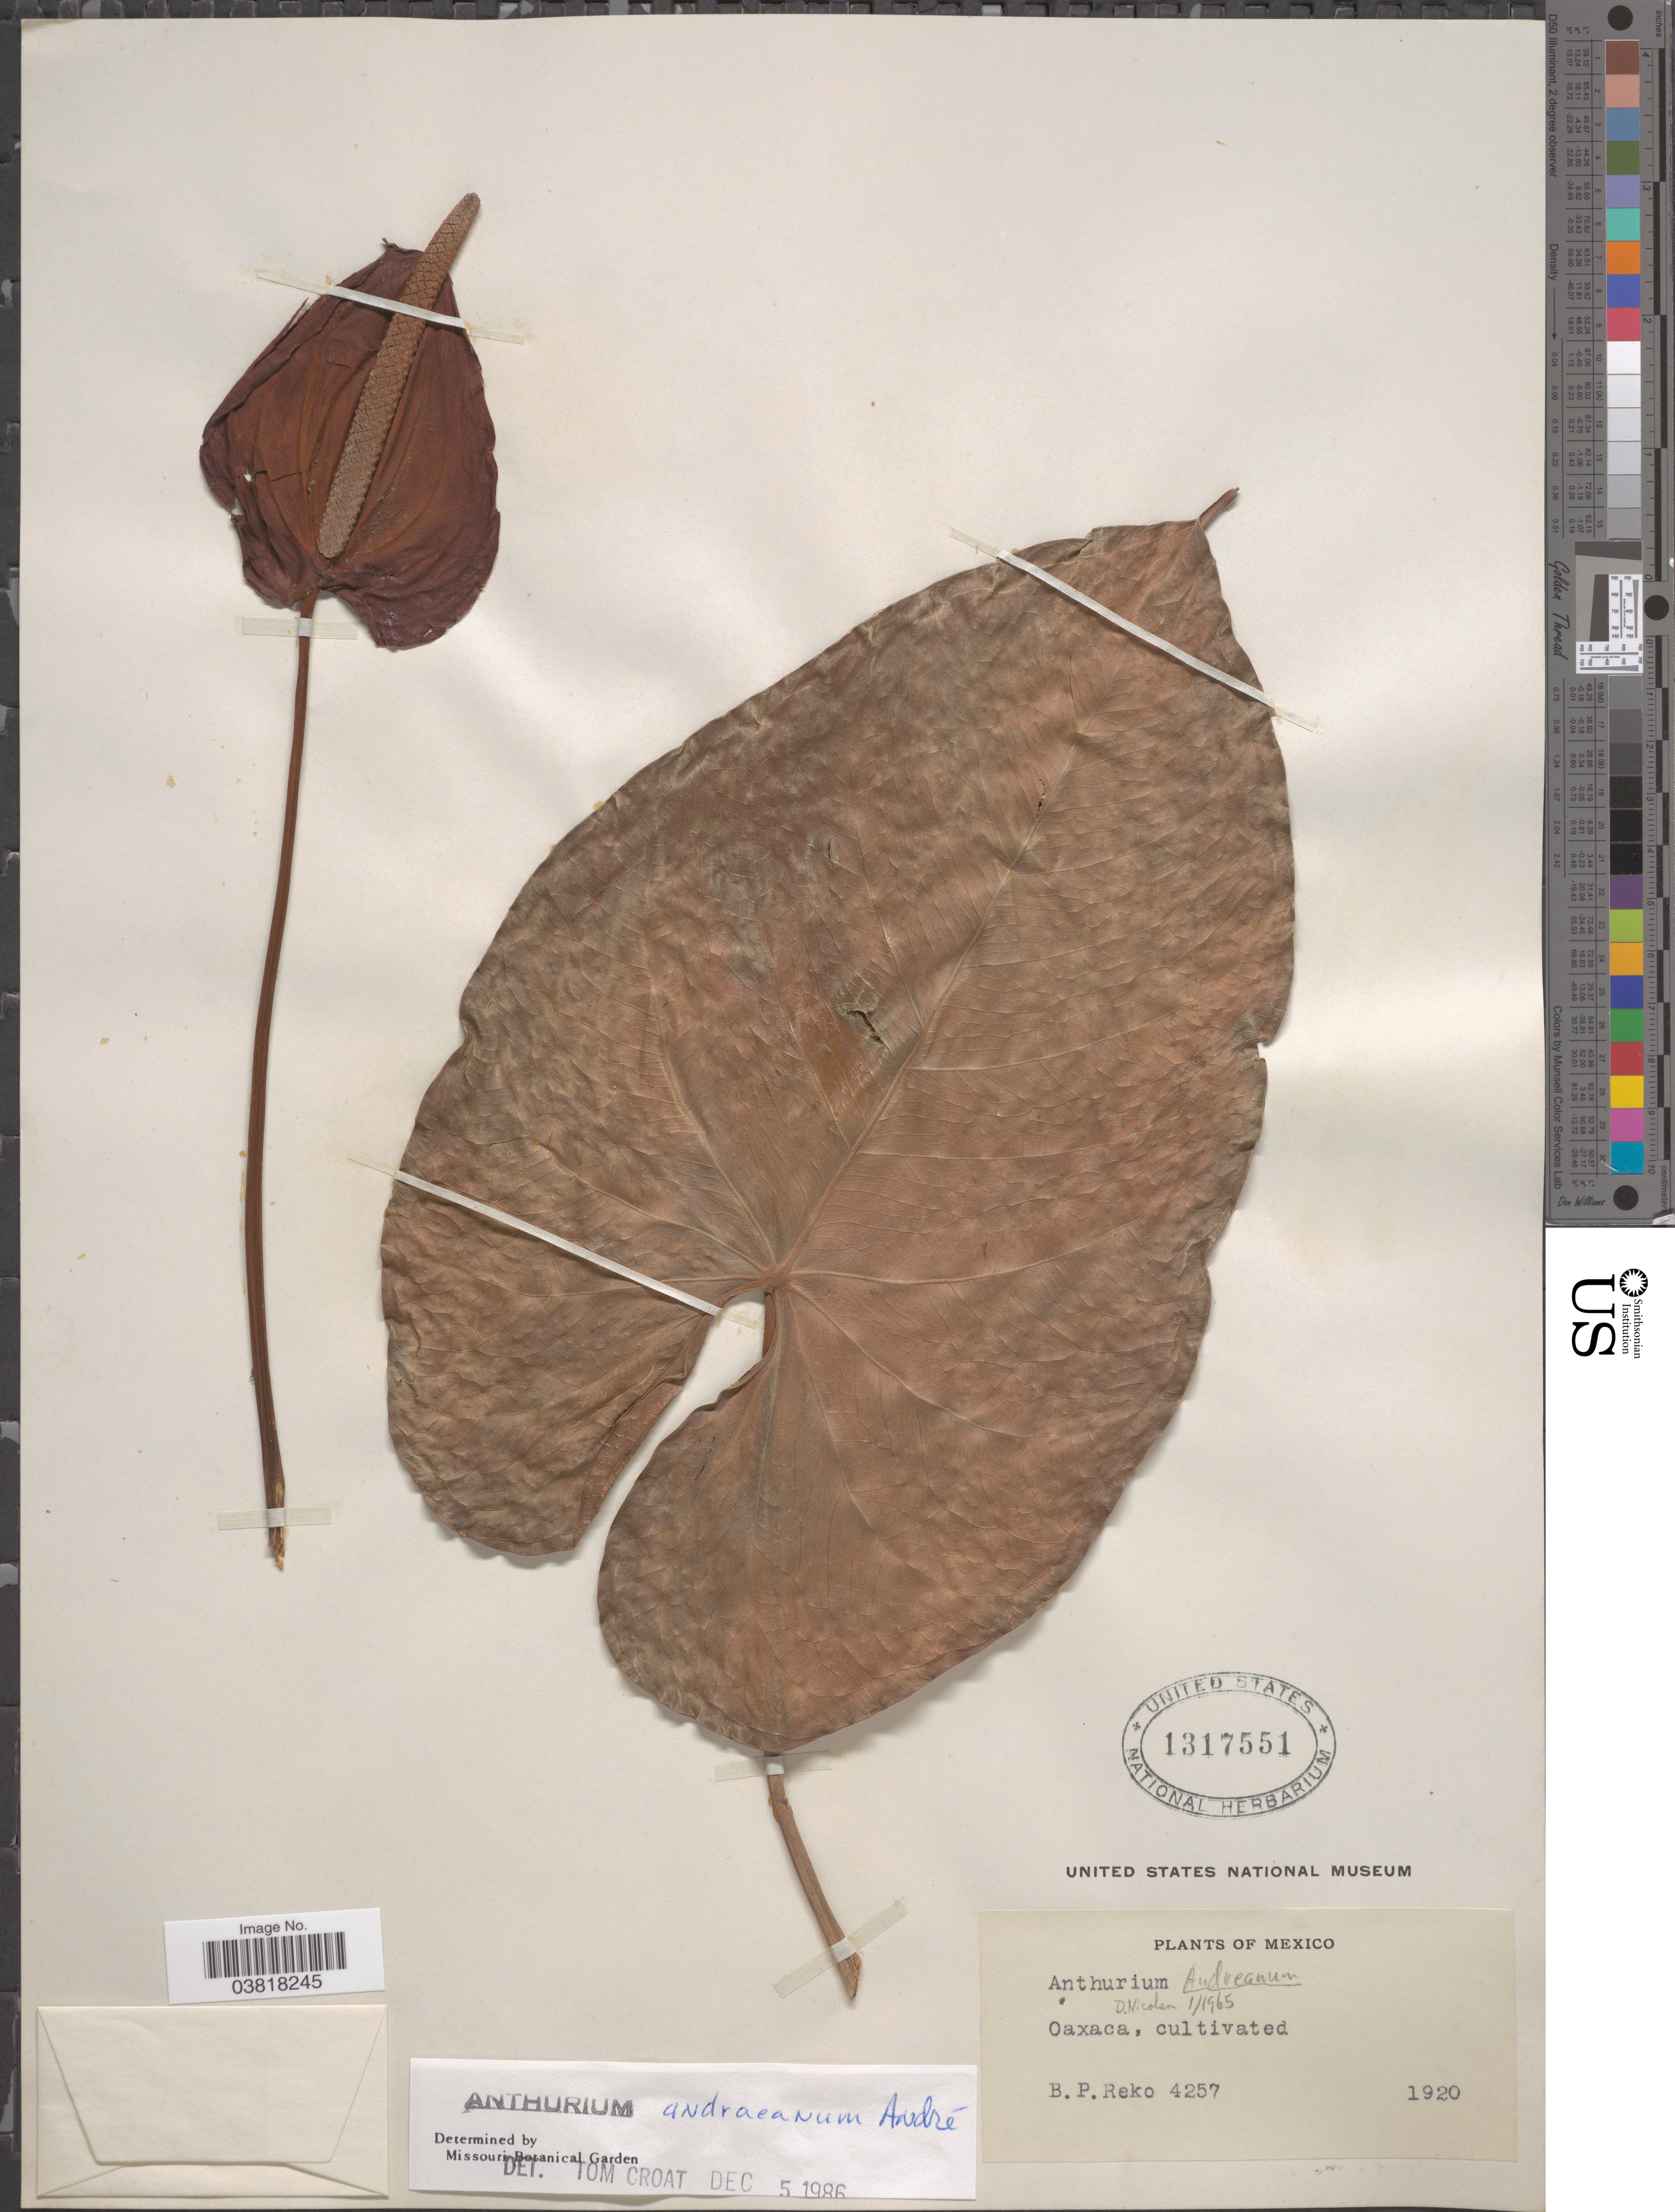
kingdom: Plantae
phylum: Tracheophyta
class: Liliopsida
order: Alismatales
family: Araceae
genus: Anthurium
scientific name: Anthurium andraeanum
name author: Linden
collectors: B. P. Reko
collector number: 4257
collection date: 1920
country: Mexico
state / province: Oaxaca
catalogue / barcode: US 1317551